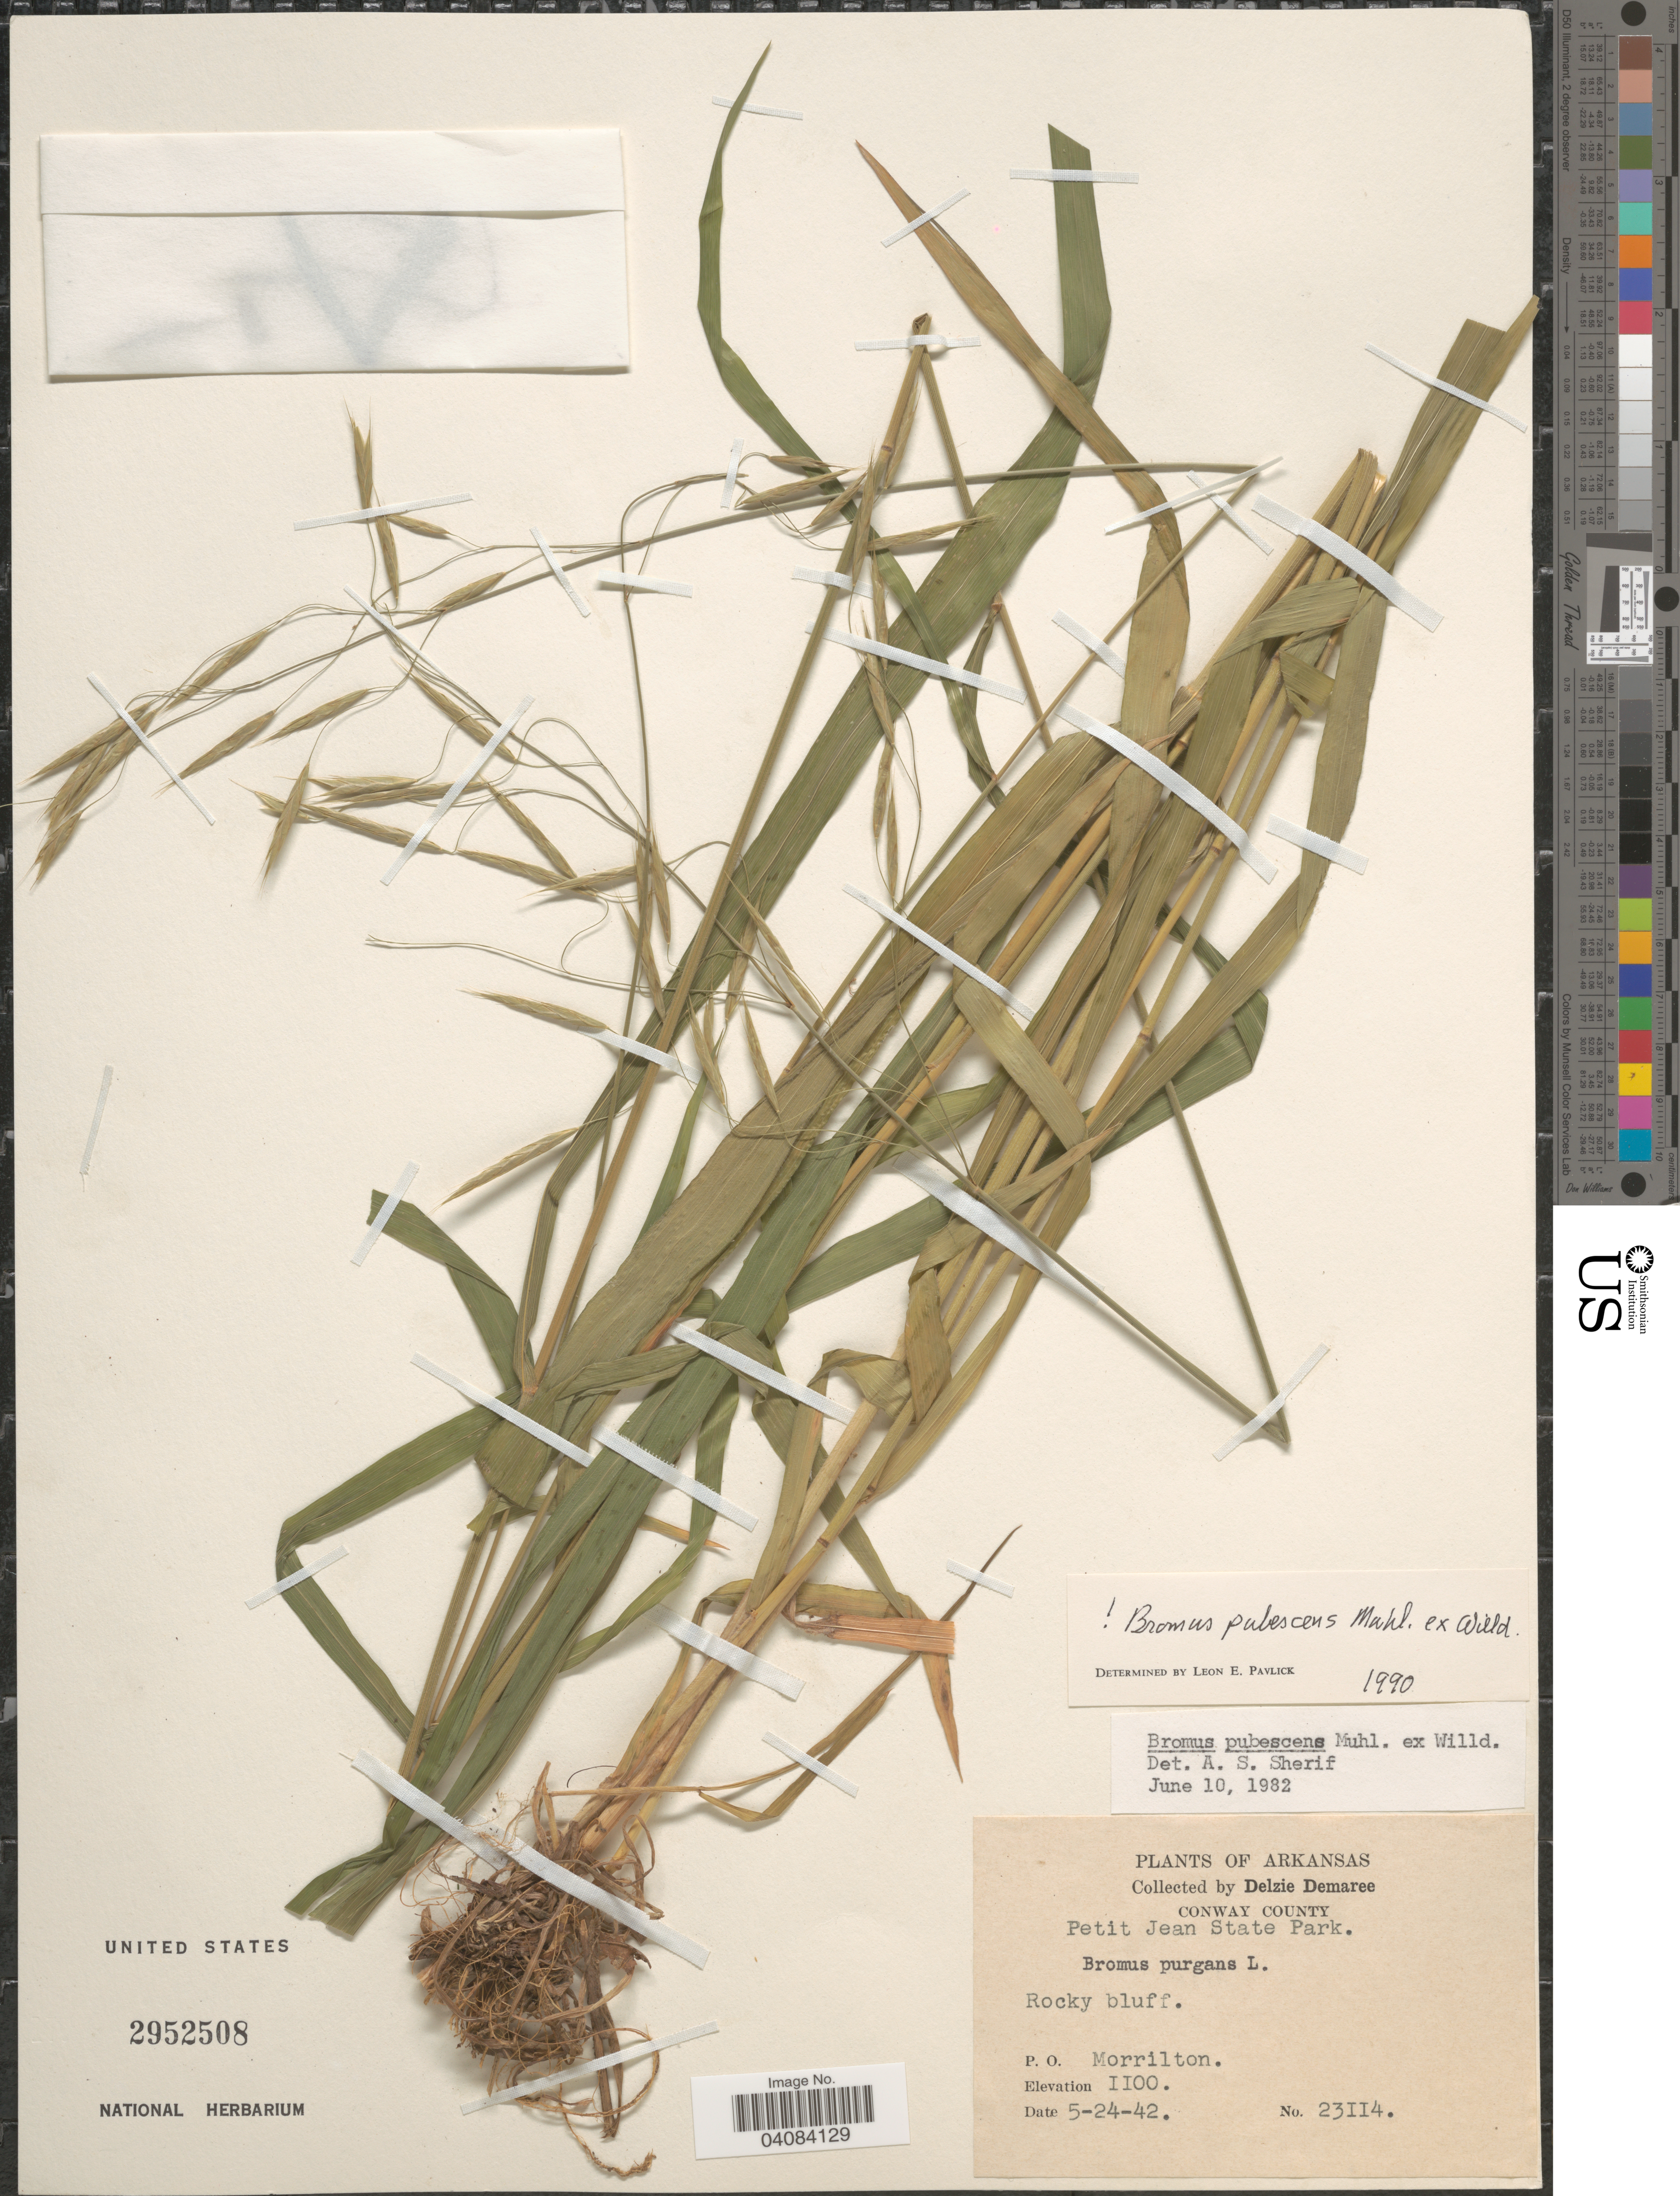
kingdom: Plantae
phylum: Tracheophyta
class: Liliopsida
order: Poales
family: Poaceae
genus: Bromus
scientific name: Bromus pubescens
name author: Muhl. ex Willd.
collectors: D. Demaree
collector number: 23114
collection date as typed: Transcribed d/m/y: 24/5/42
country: United States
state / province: Arkansas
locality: Petit Jean State Park. Conway County. P.O. Morrilton.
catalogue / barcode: US 2952508